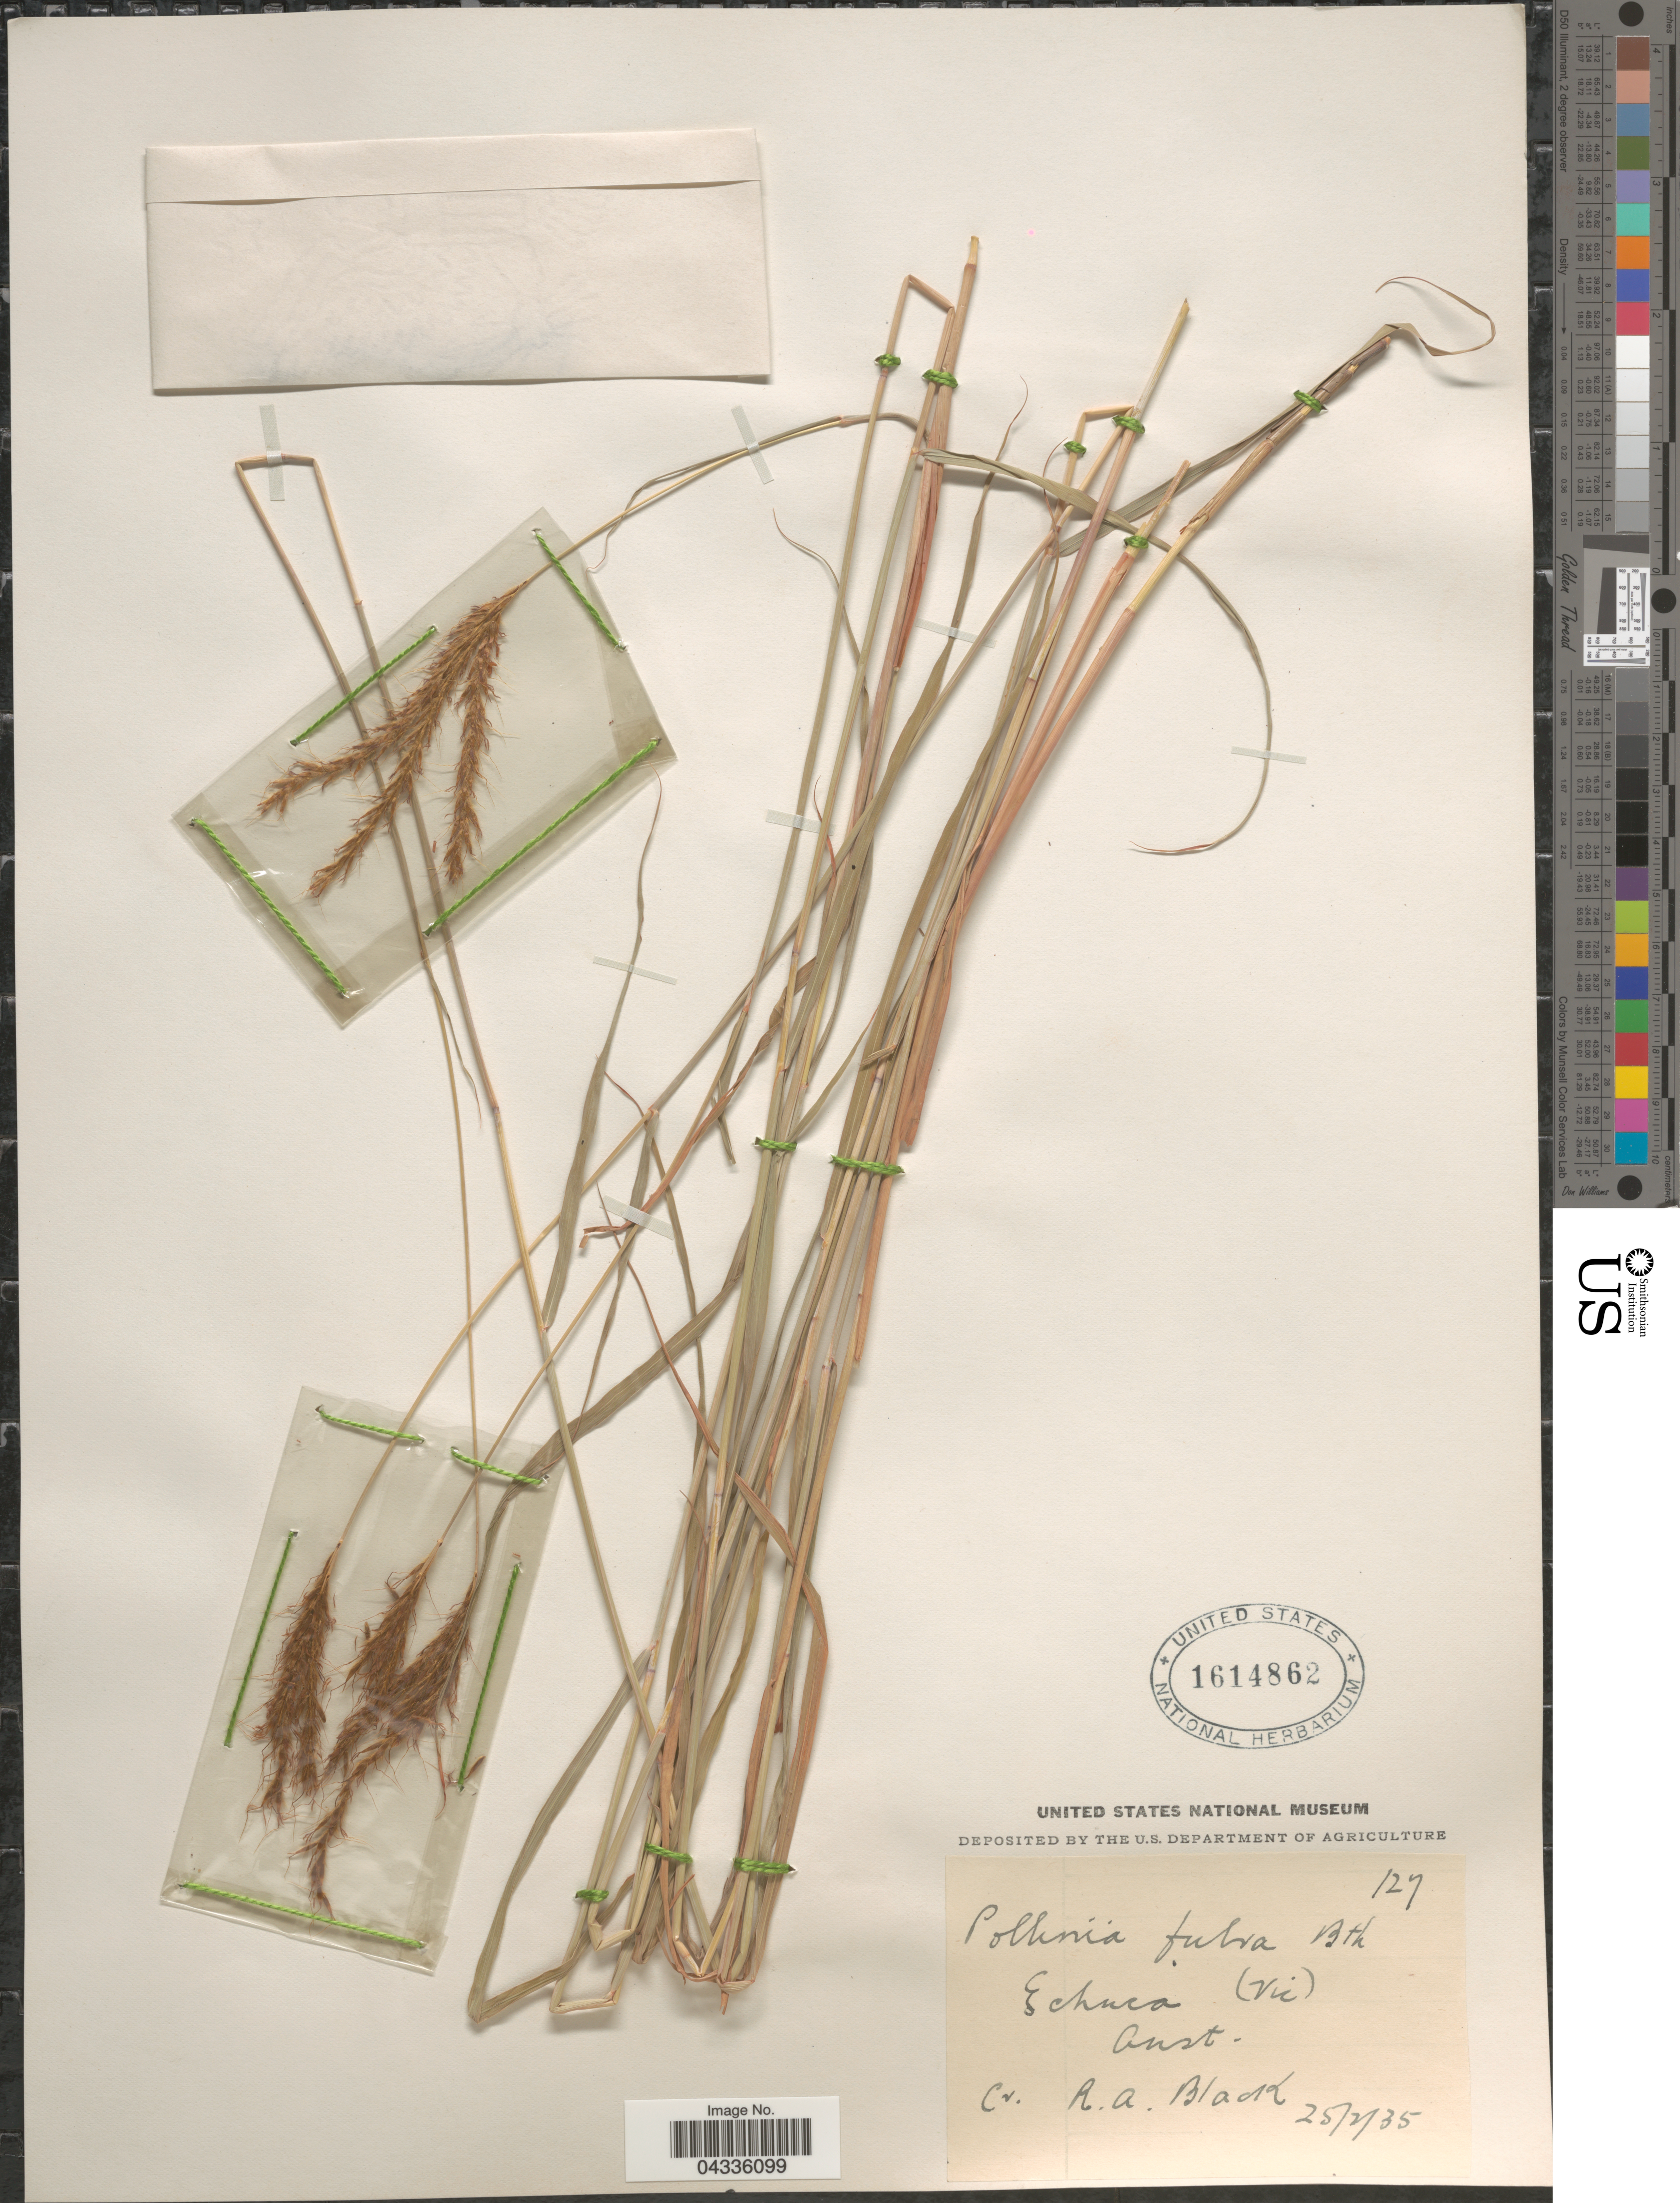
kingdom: Plantae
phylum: Tracheophyta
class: Liliopsida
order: Poales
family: Poaceae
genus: Eulalia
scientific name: Eulalia aurea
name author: (Bory) Kunth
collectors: R. A. Black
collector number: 127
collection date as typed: Transcribed d/m/y: 25/2/35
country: Australia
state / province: Victoria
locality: Echuca (Vic).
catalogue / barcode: US 1614862